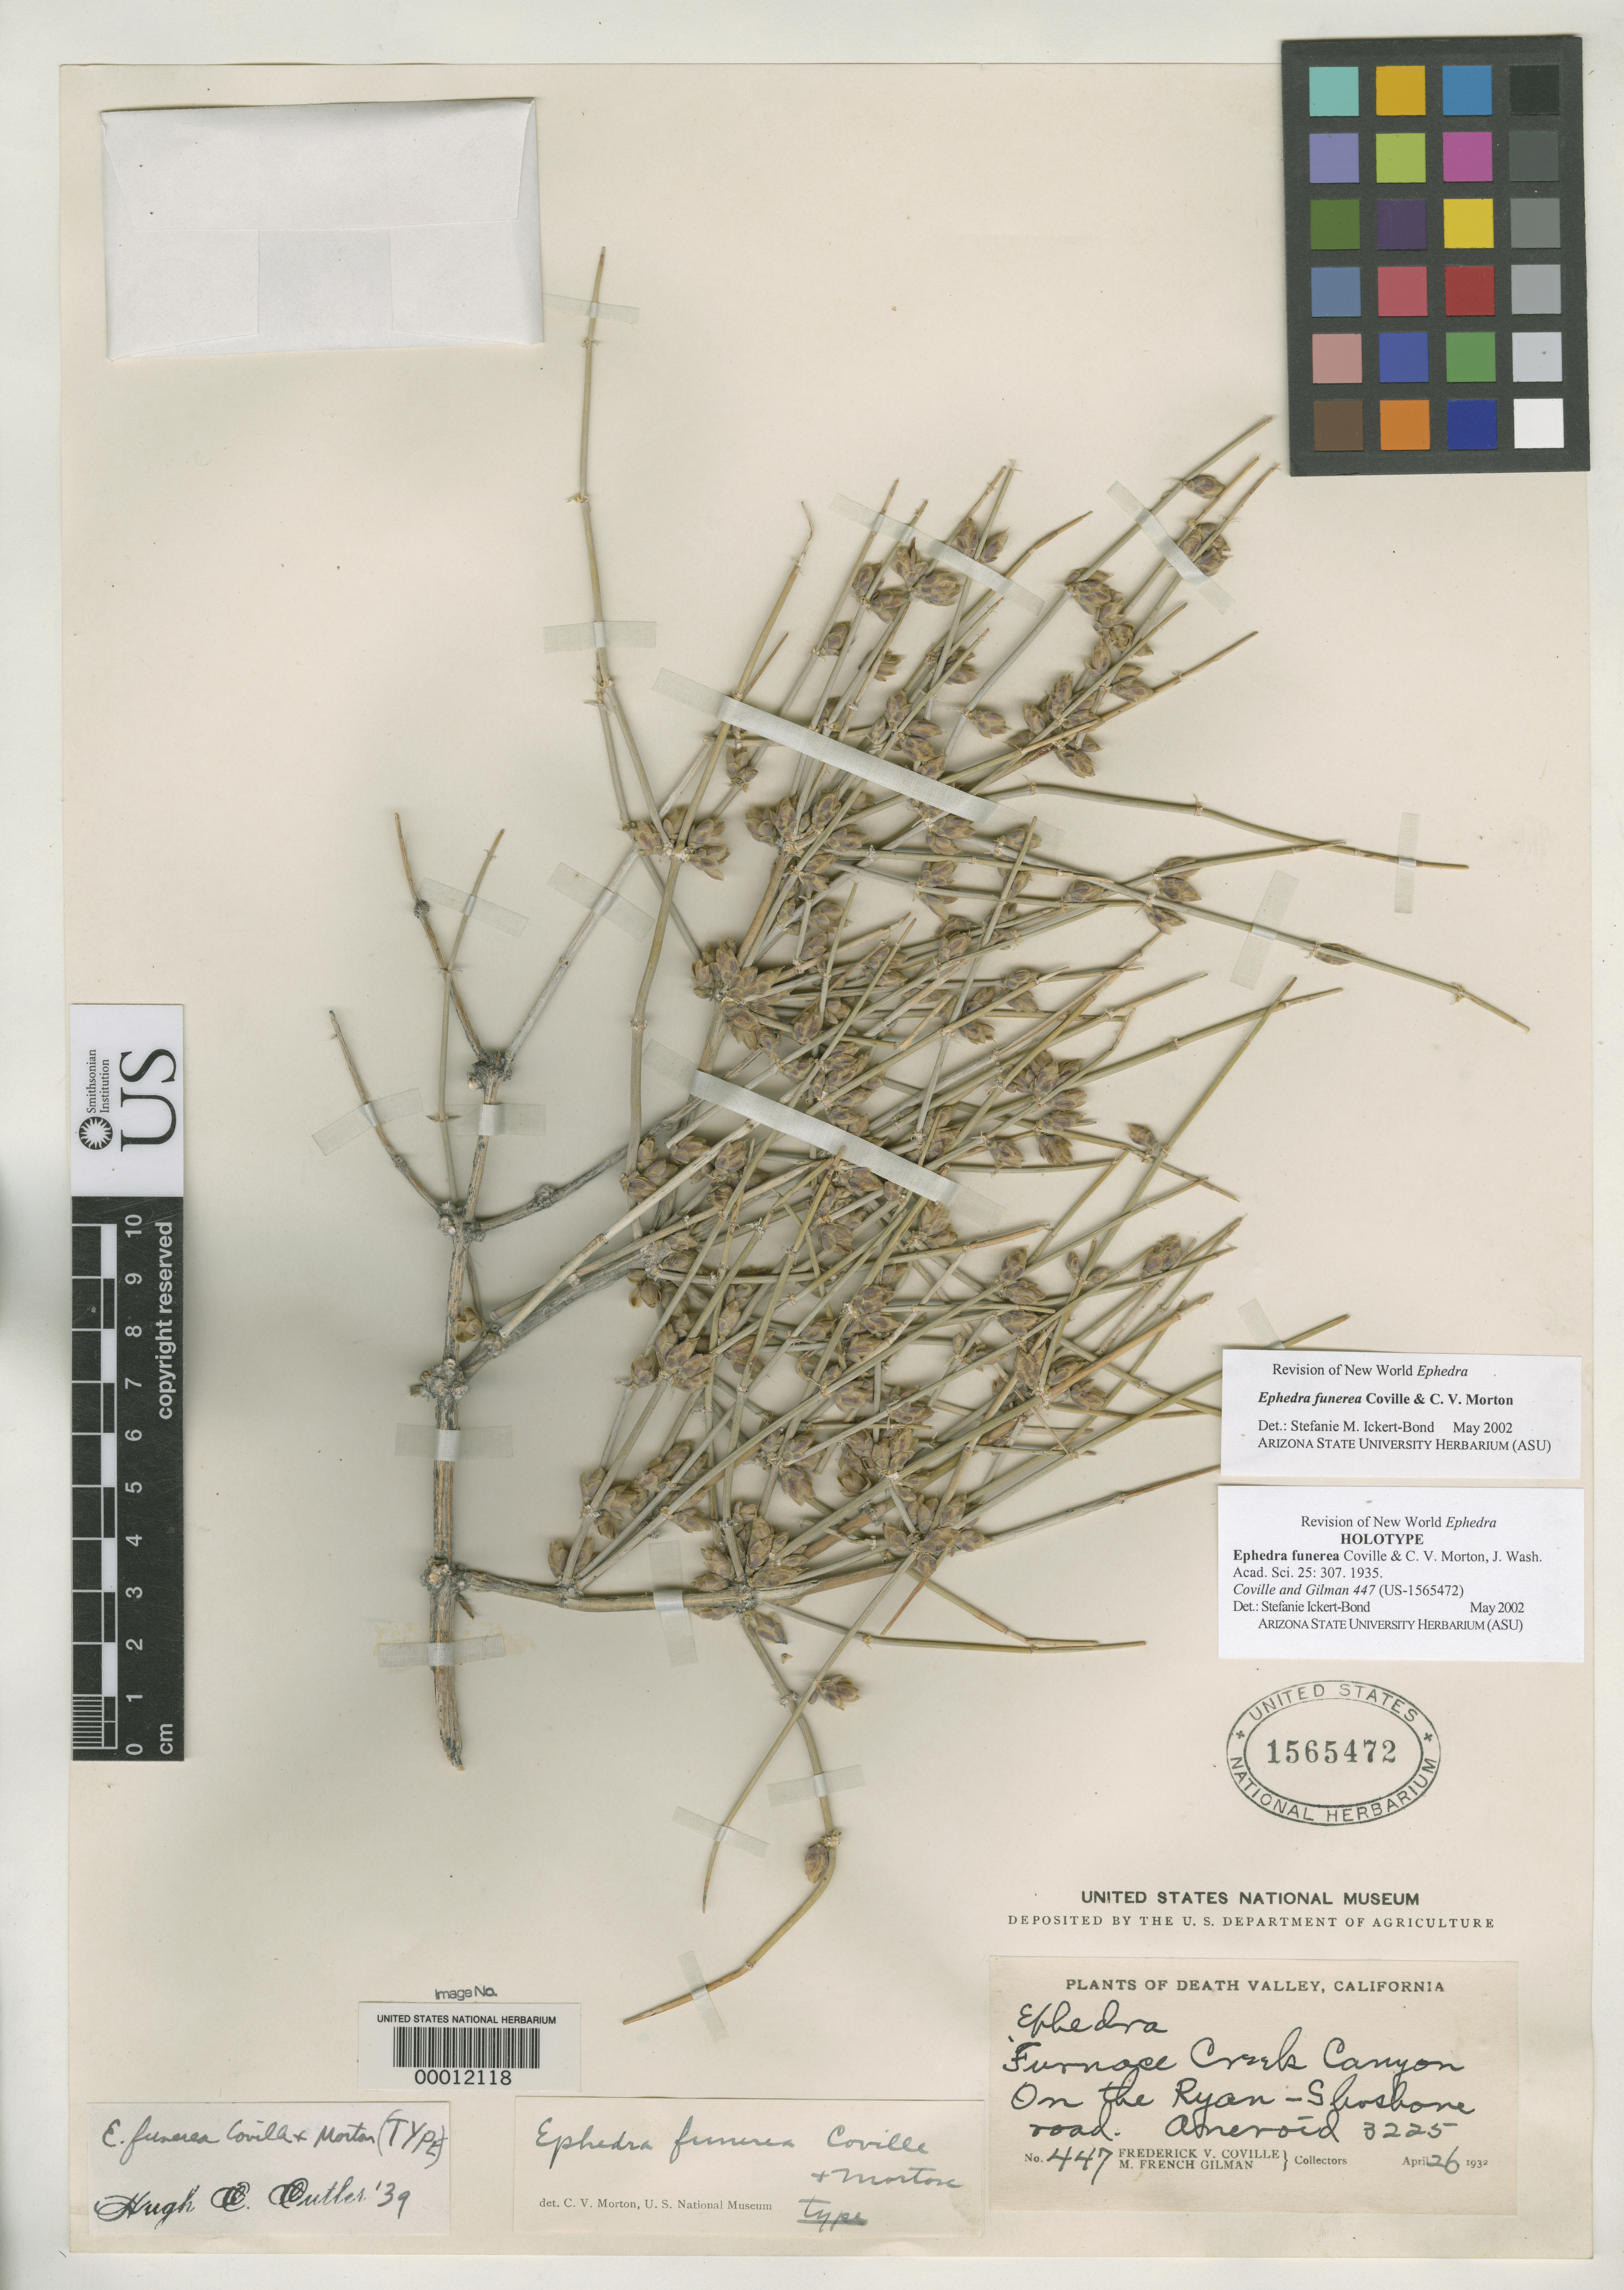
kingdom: Plantae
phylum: Tracheophyta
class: Gnetopsida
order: Ephedrales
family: Ephedraceae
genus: Ephedra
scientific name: Ephedra funerea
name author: Coville & C.V. Morton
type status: Holotype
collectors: F. V. Coville & M. F. Gilman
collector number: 447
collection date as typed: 26 Apr 1932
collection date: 1932-04-26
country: United States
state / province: California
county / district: Inyo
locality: Death Valley, Furnacea Creek Canyon on Ryan-Shohbone road.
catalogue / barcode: US 1565472